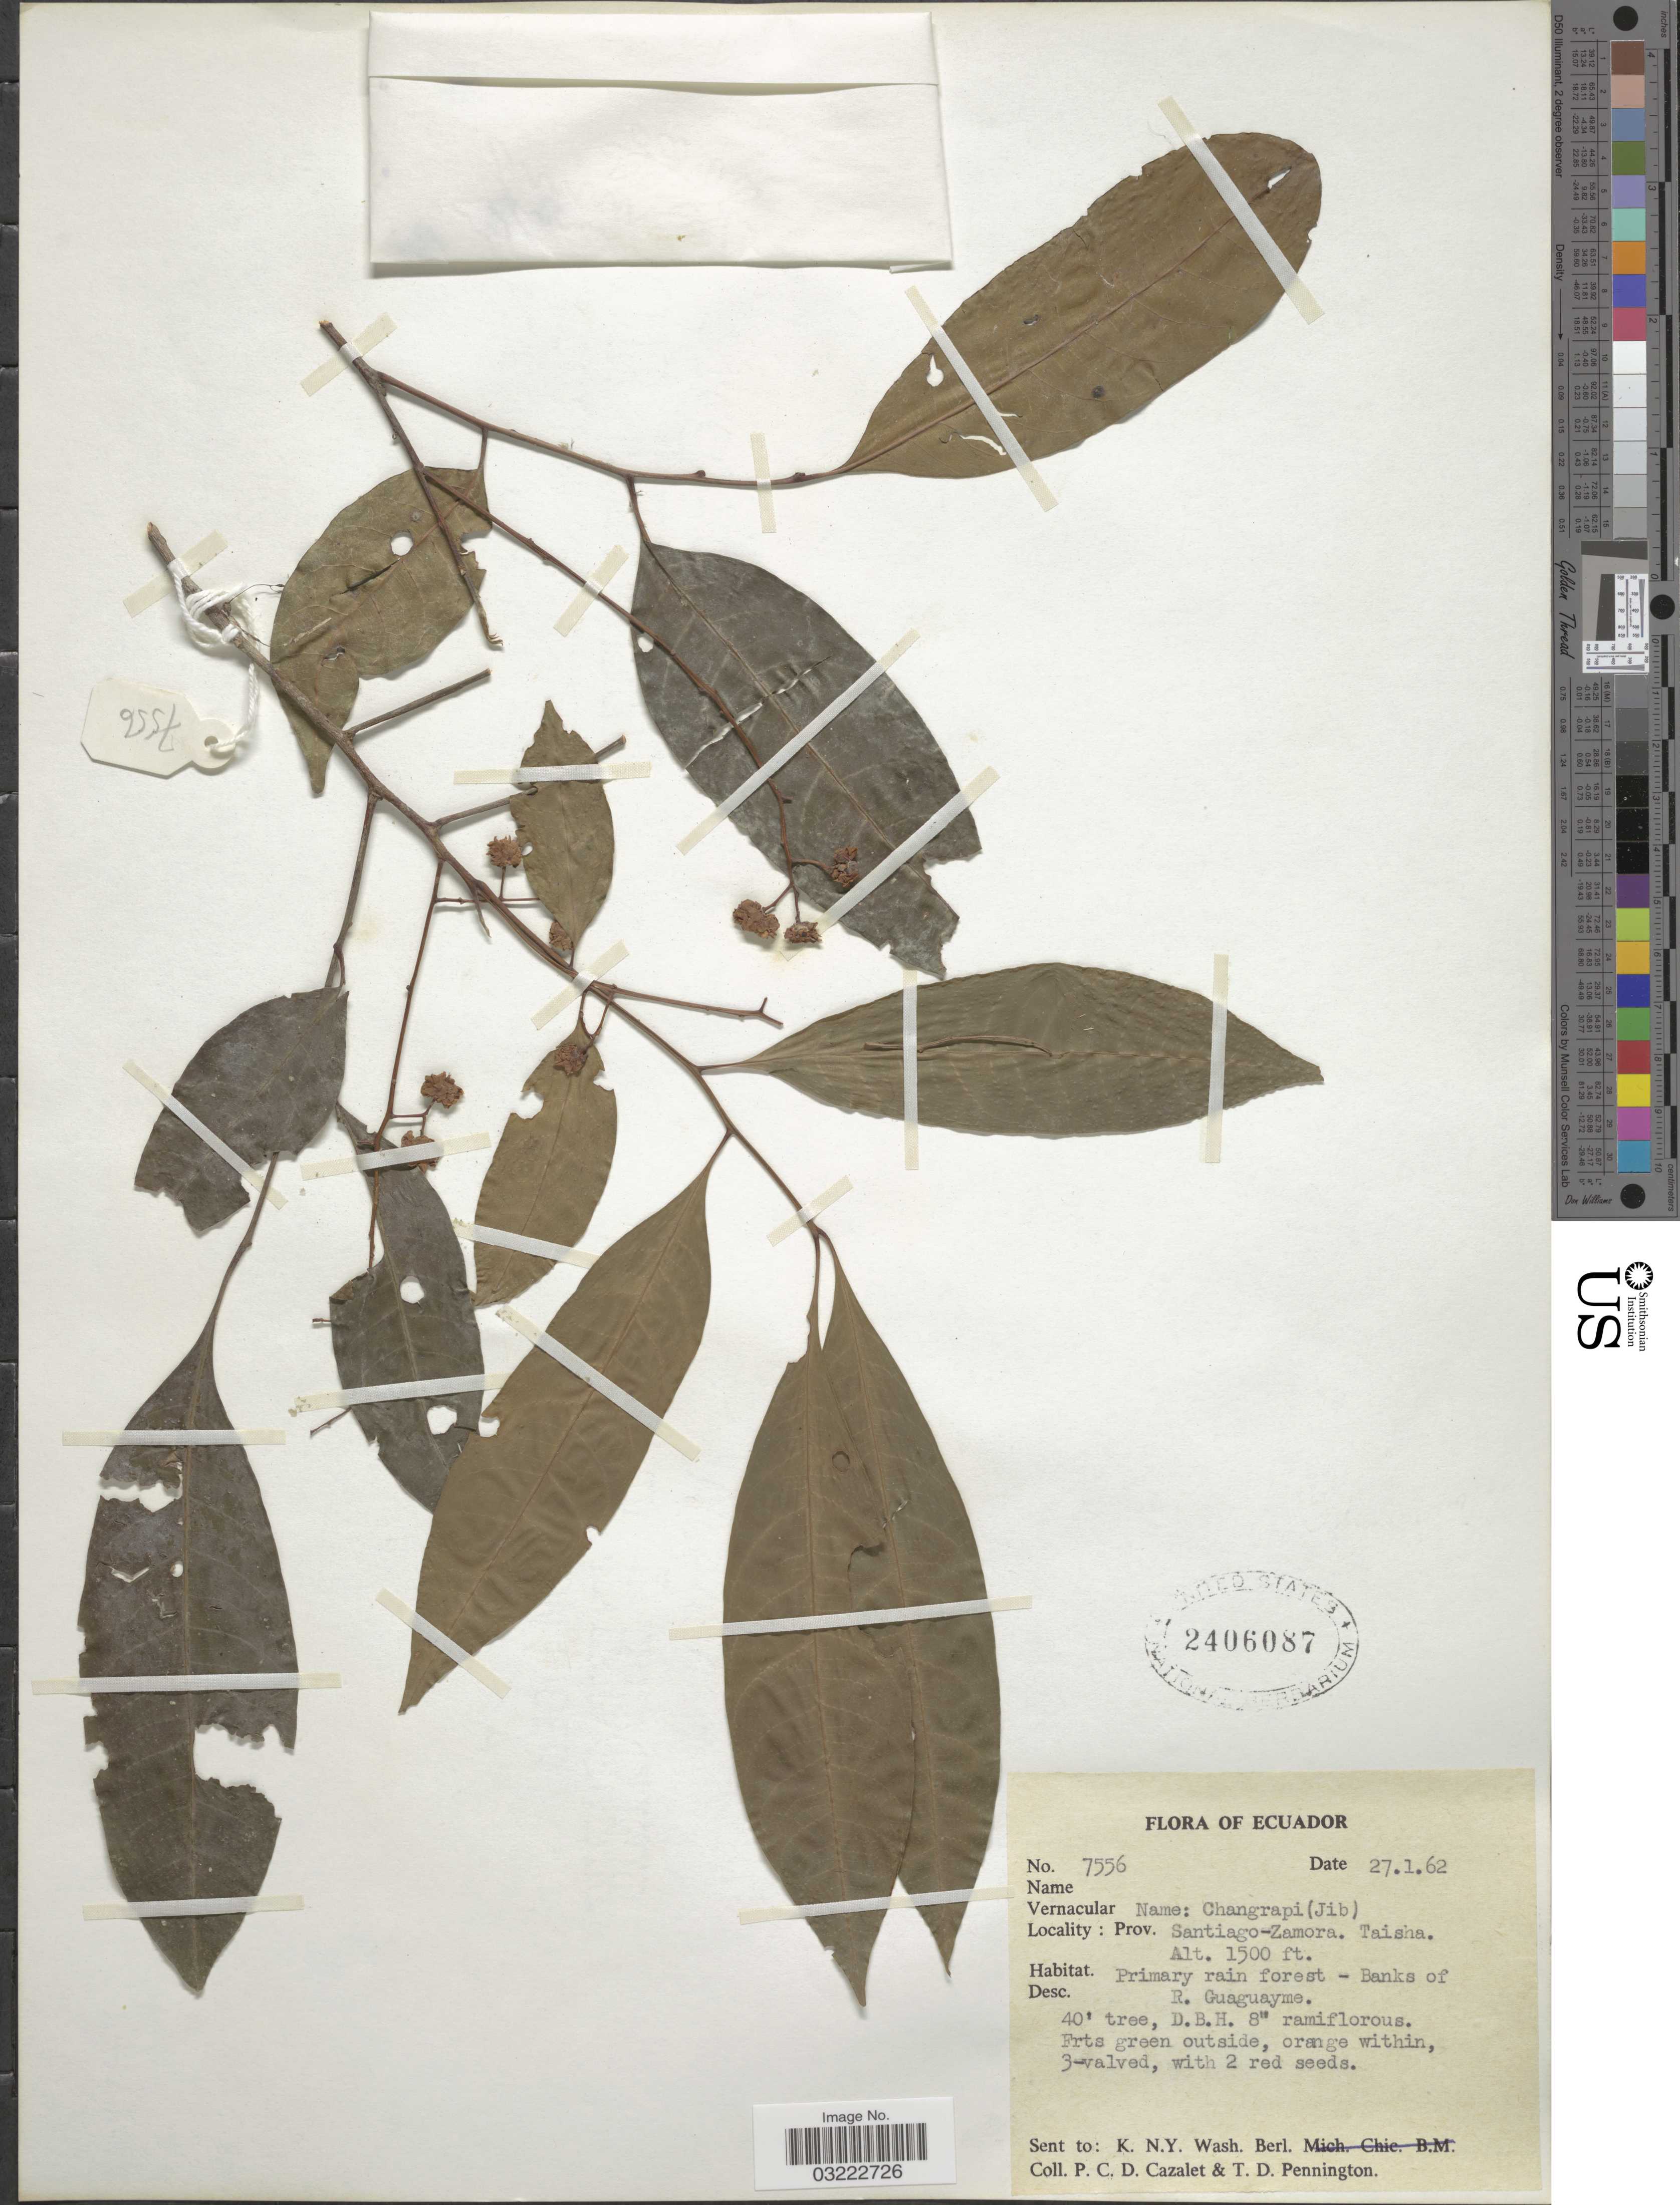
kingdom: Plantae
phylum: Tracheophyta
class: Magnoliopsida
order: Sapindales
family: Meliaceae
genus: Trichilia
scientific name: Trichilia sp.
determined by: Londoño-Echeverri, Y.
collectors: P. C. D. Cazalet & T. D. Pennington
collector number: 7556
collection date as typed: Transcribed d/m/y: 27/1/62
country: Ecuador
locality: Prov. Santiago-Zamora. Taisha. Banks of R. Guaguayme.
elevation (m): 457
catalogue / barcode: US 2406087